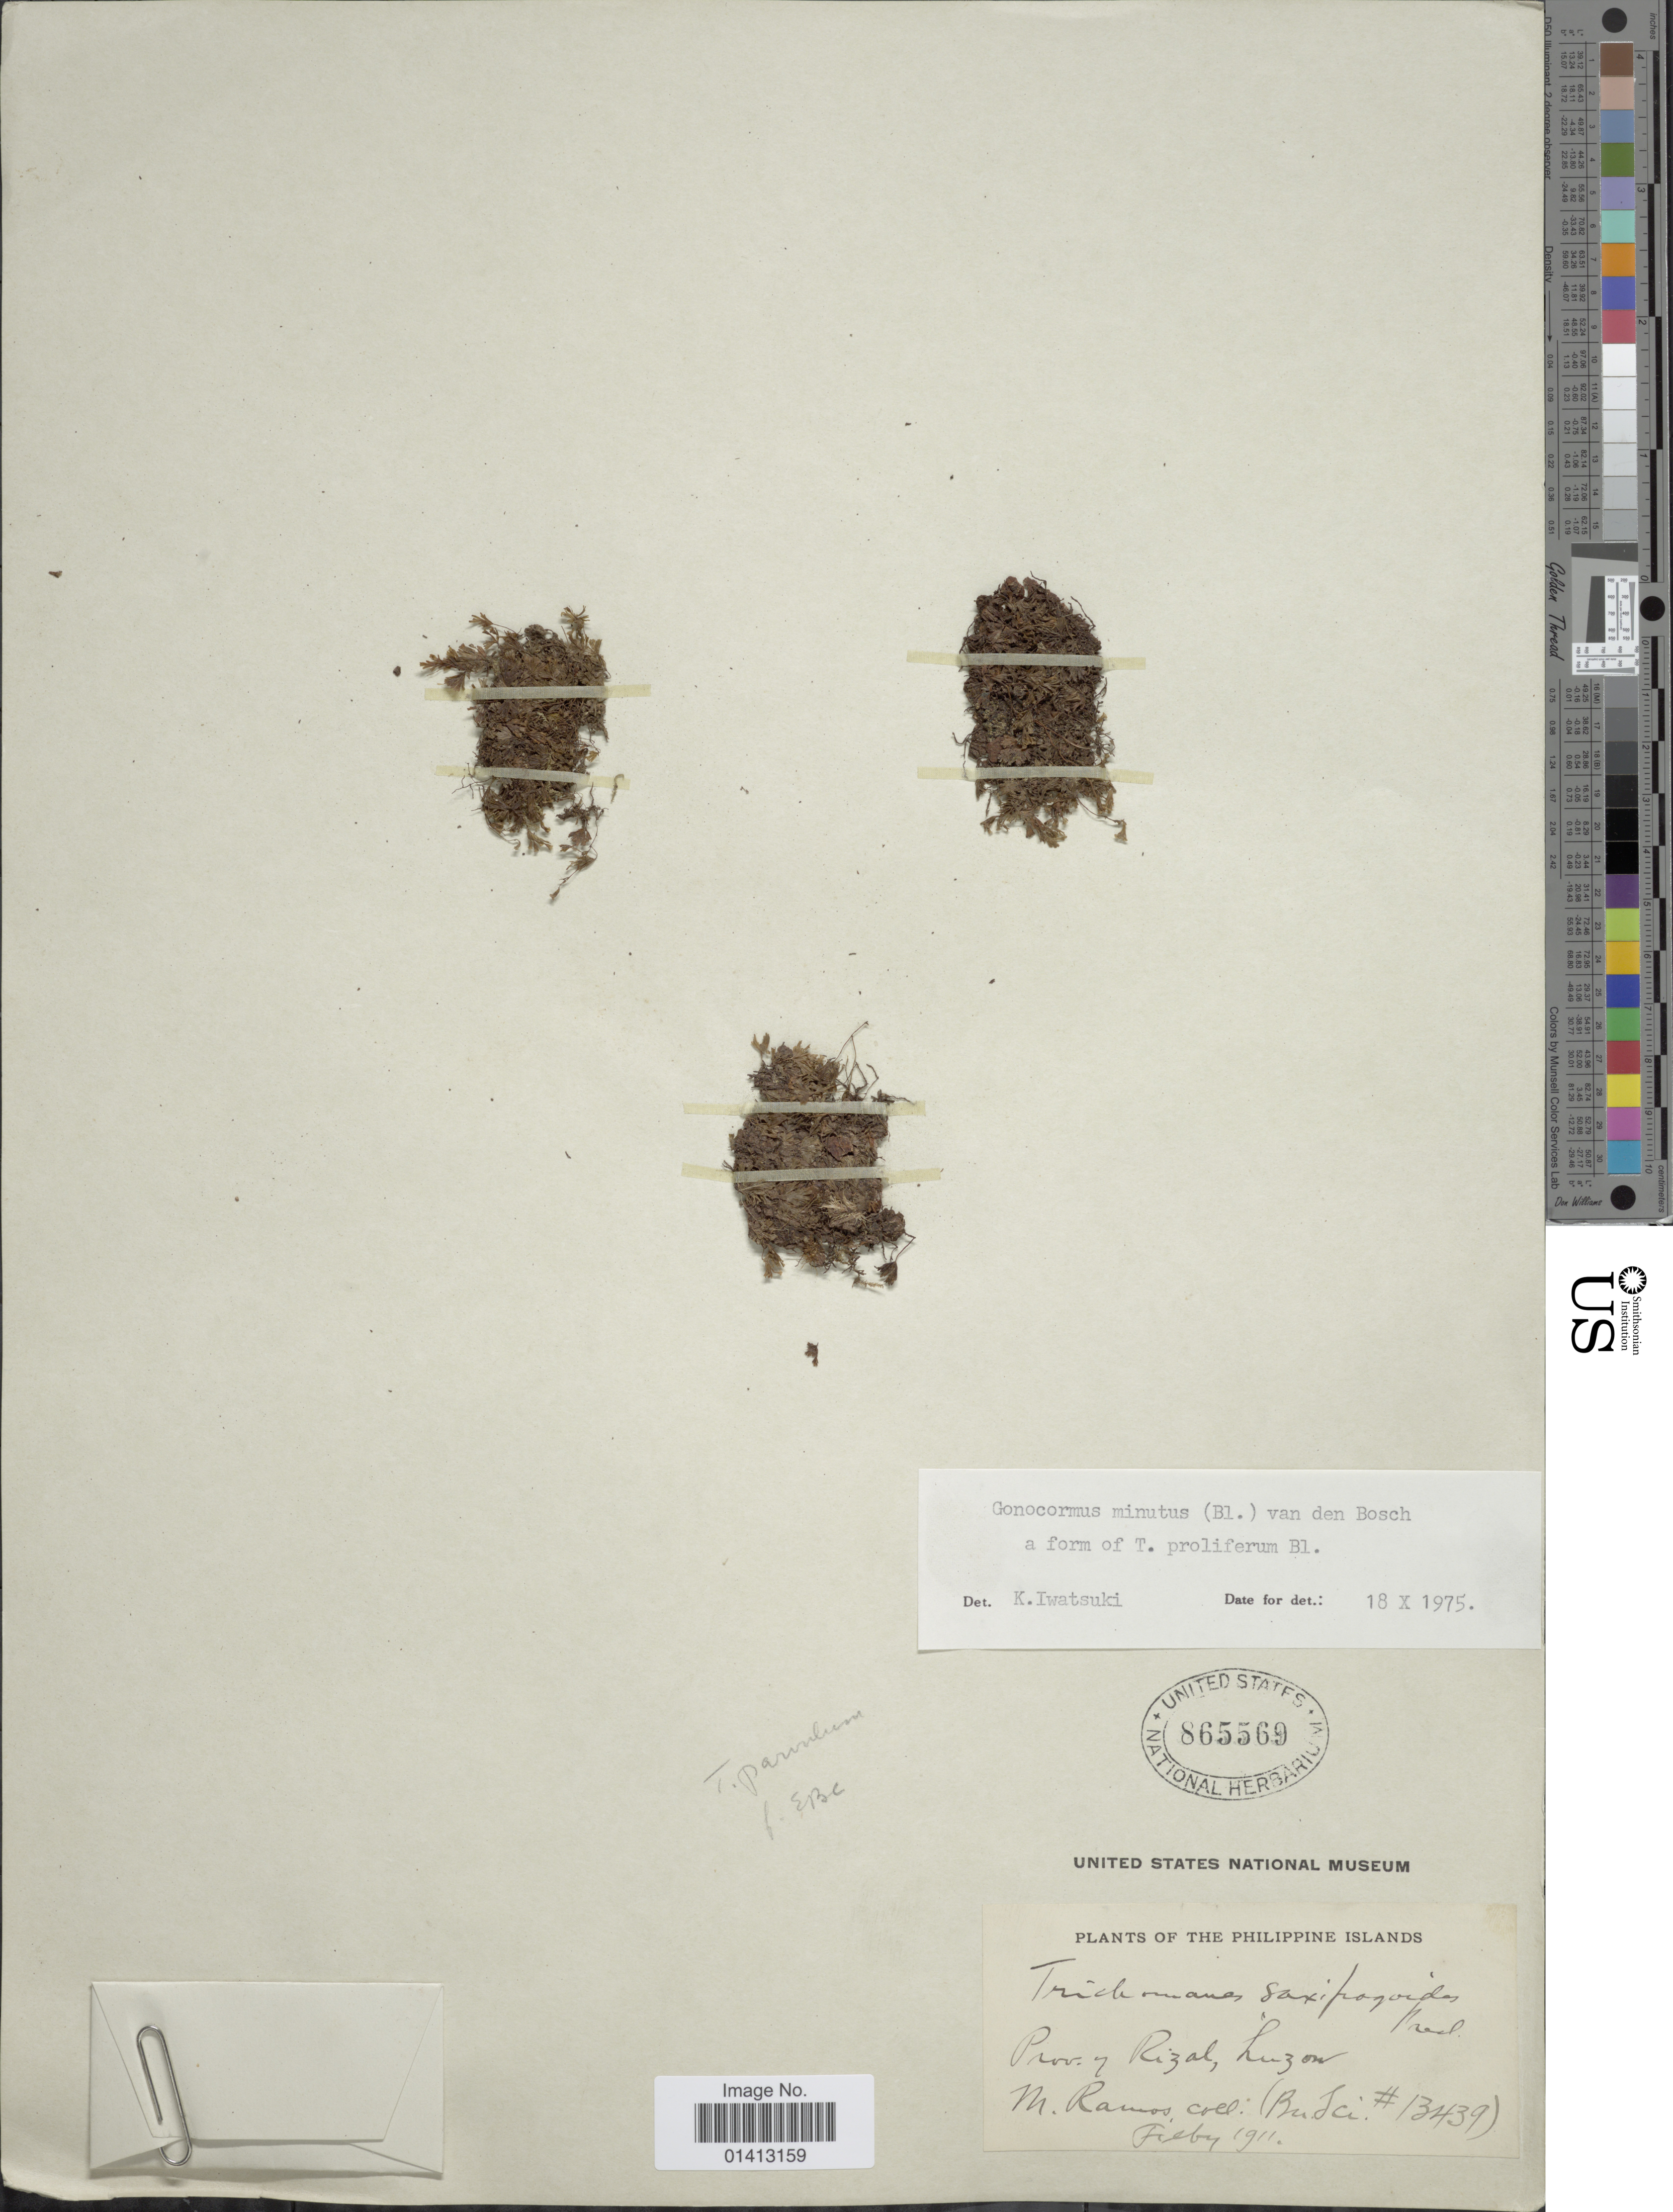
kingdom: Plantae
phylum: Tracheophyta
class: Polypodiopsida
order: Hymenophyllales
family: Hymenophyllaceae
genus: Crepidomanes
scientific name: Crepidomanes minutum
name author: (Blume) K. Iwats.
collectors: M. Ramos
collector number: Bu.Sci. 13439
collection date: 1911-02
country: Philippines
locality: Prov. Rizal, Luzon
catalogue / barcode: US 865569